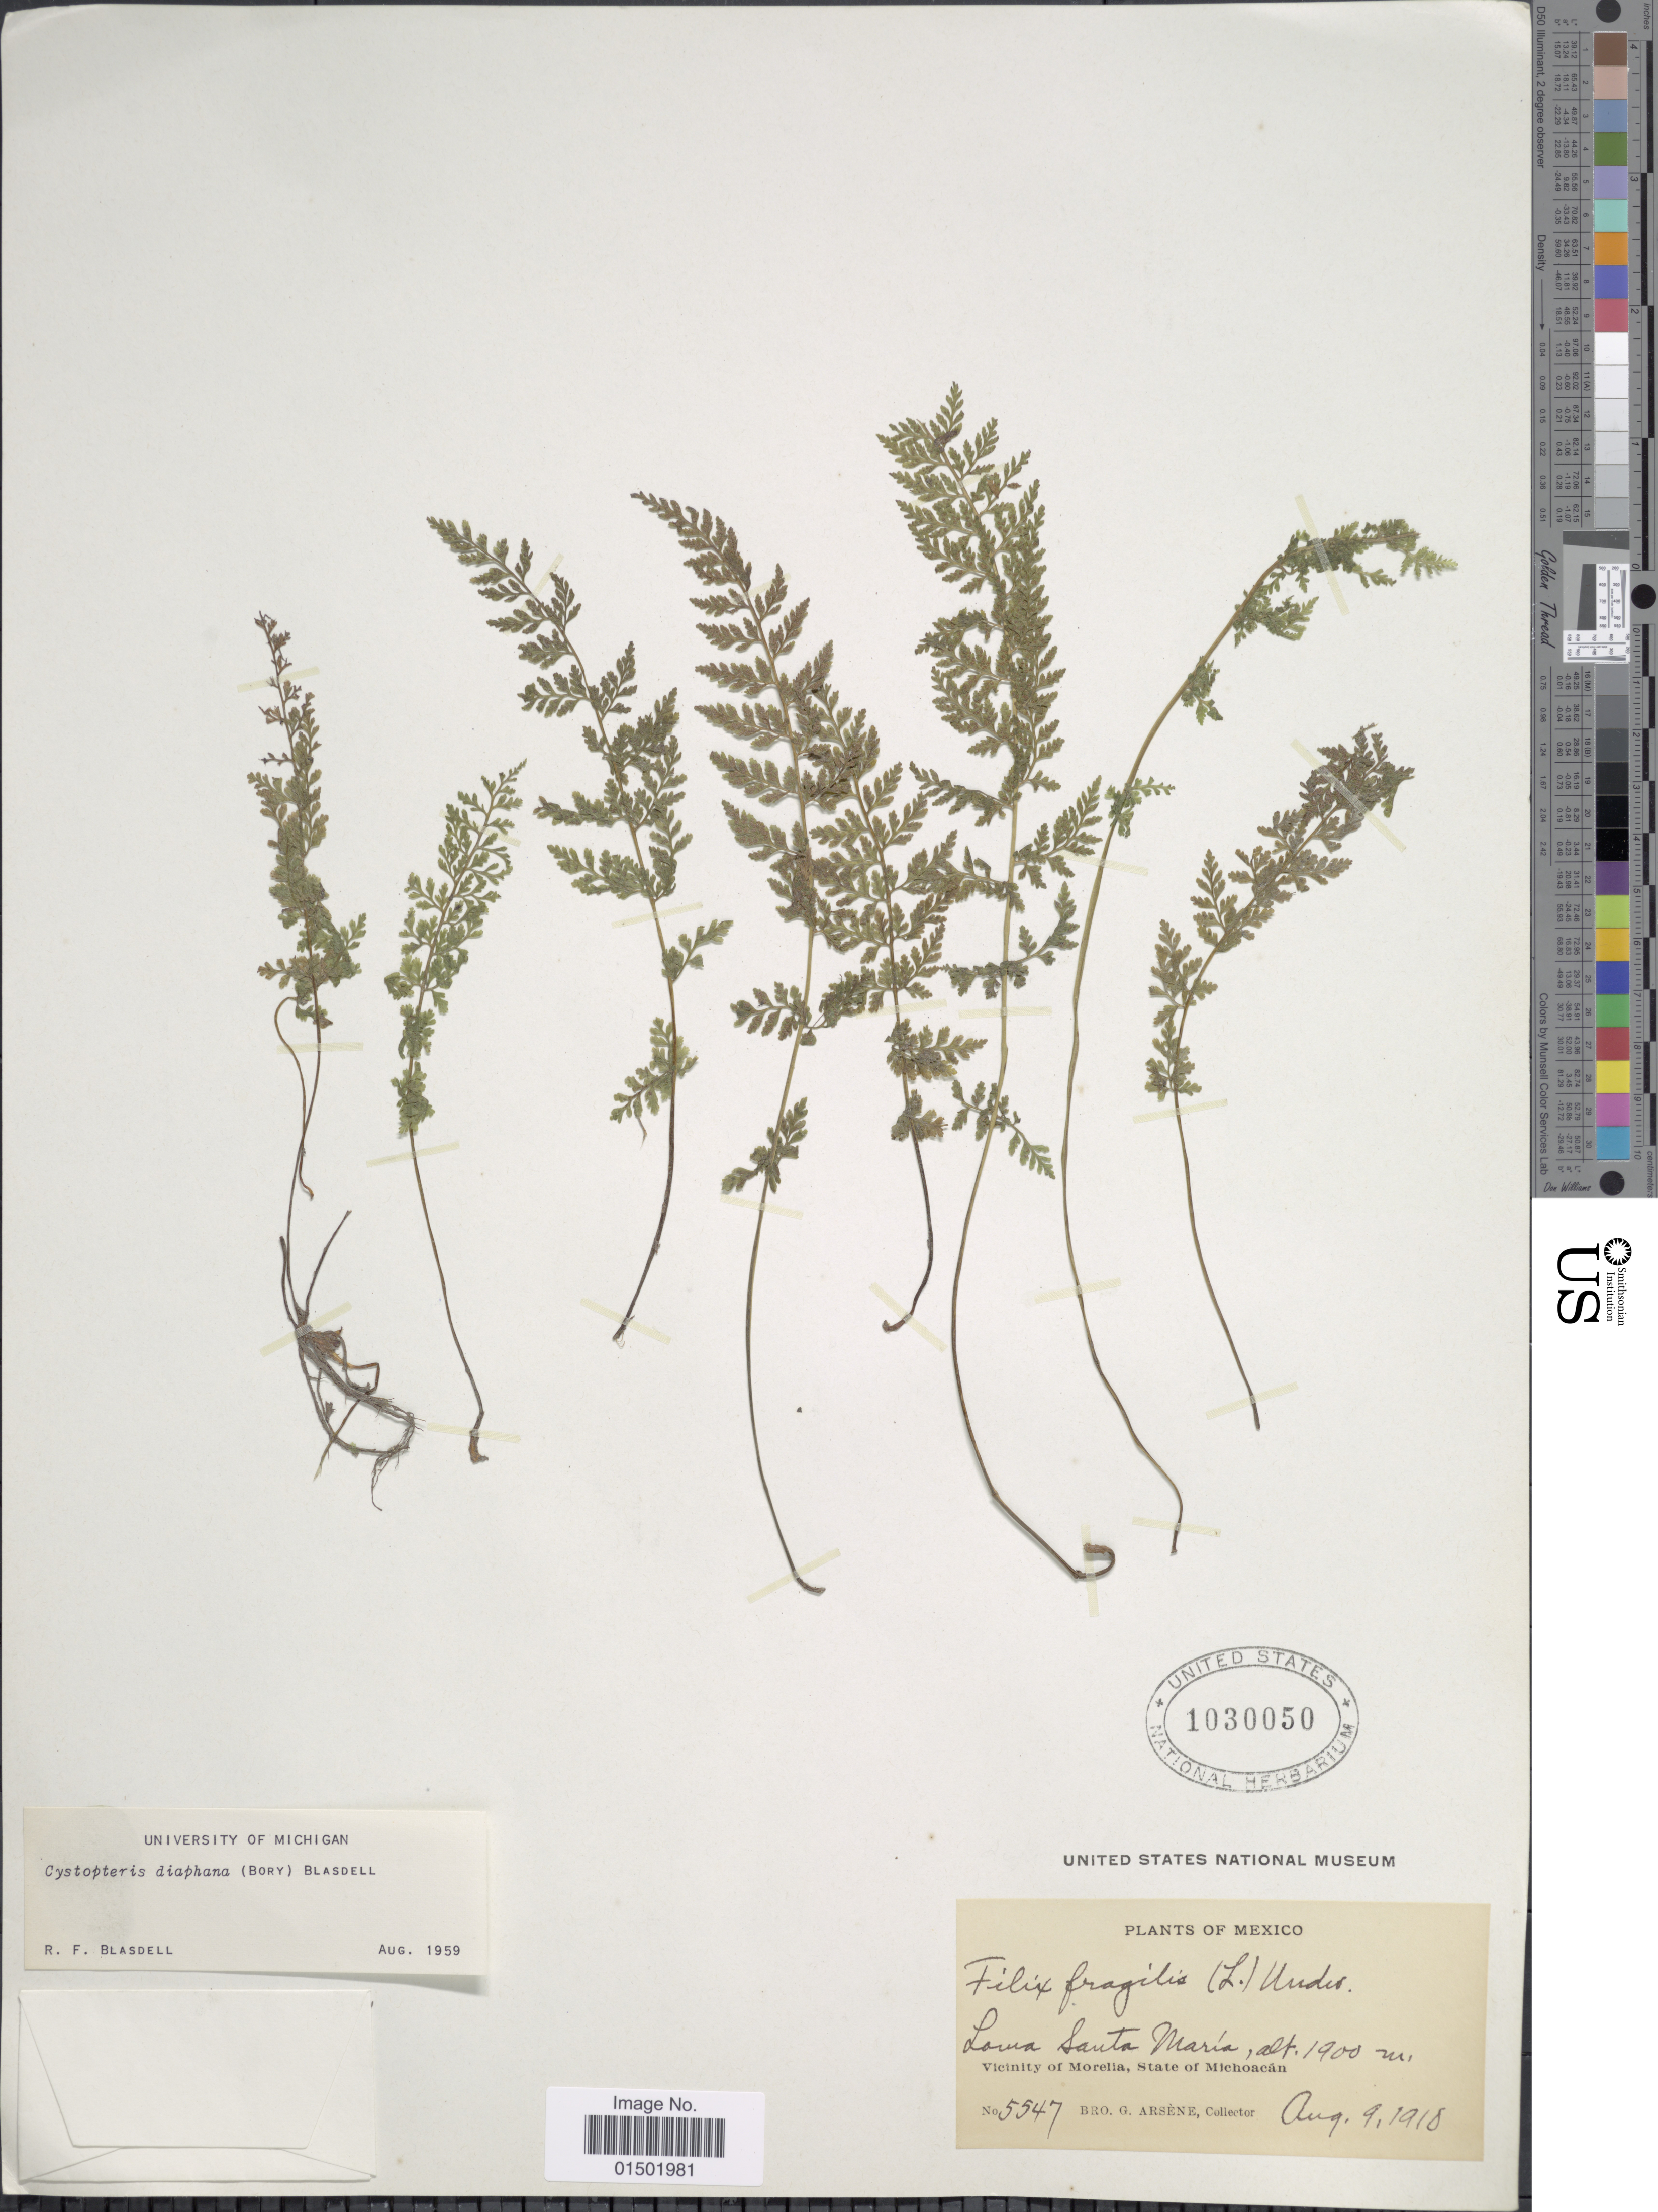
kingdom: Plantae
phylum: Tracheophyta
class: Polypodiopsida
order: Polypodiales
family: Cystopteridaceae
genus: Cystopteris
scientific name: Cystopteris diaphana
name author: (Bory) Blasdell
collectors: Bro. G. Arsène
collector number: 5547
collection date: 1918-08-08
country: Mexico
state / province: Michoacán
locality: Loma Santa Maria. Vicinity of Morelia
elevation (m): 1900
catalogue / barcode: US 1030050